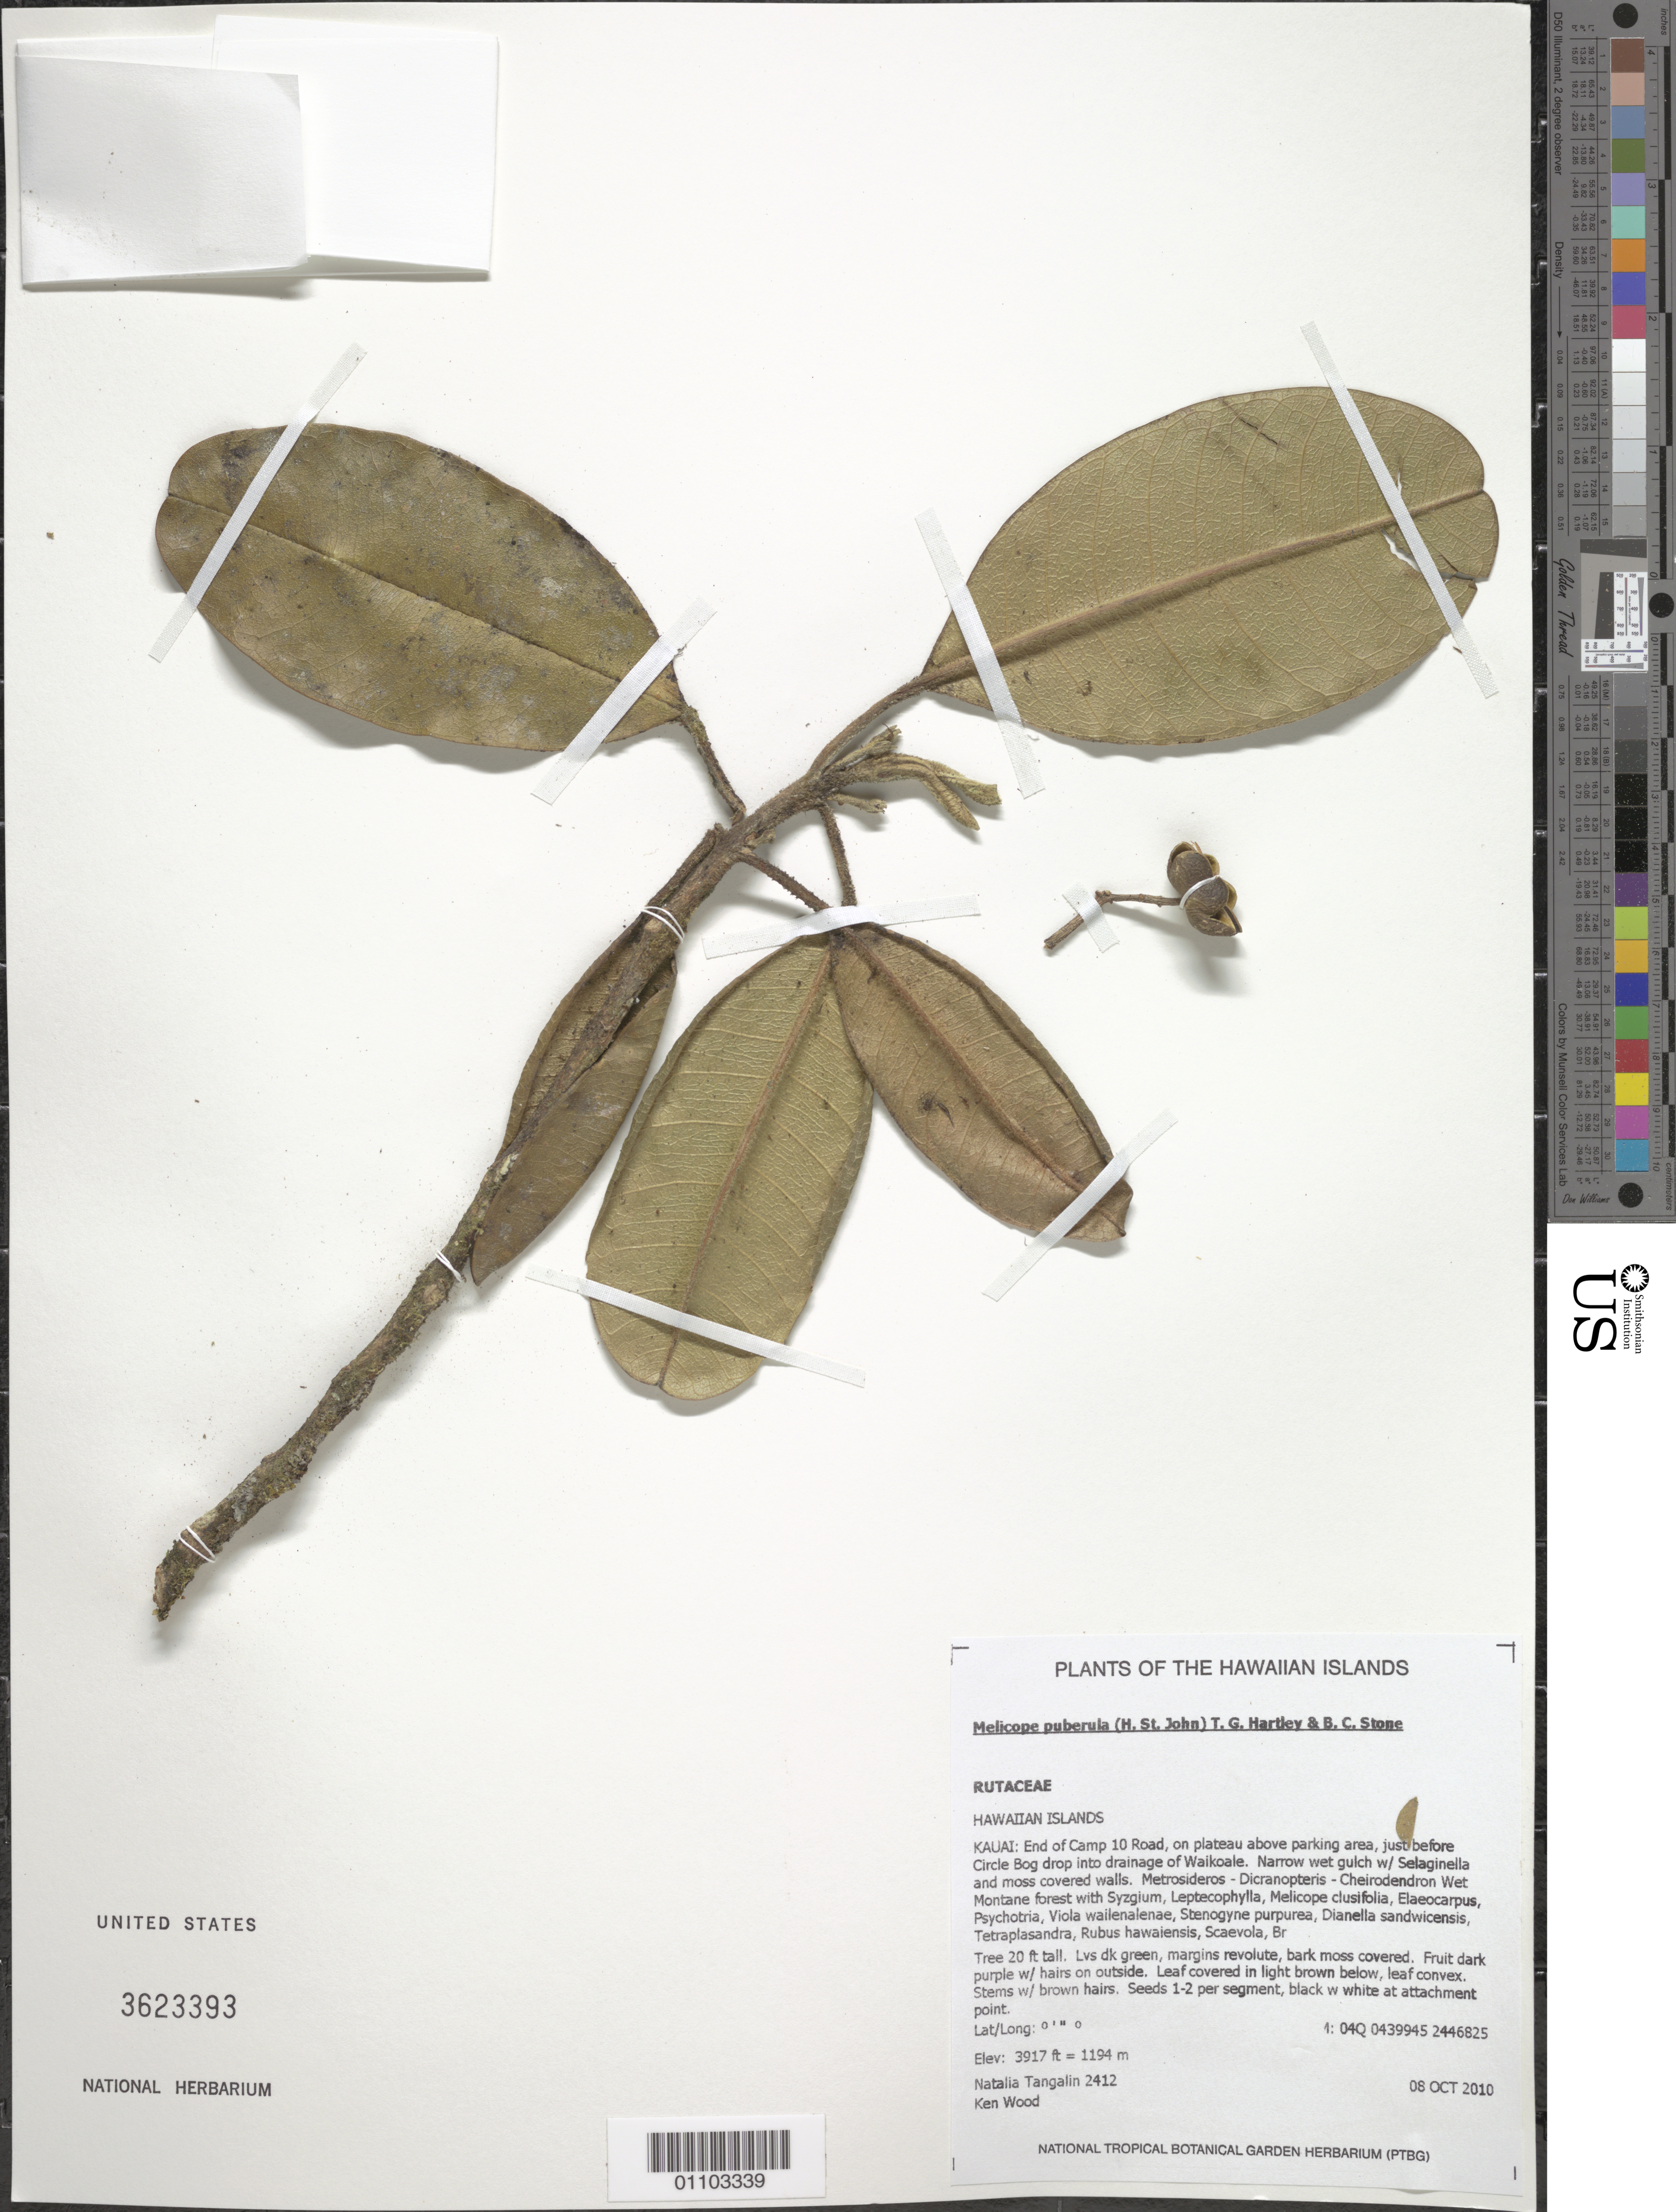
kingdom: Plantae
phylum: Tracheophyta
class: Magnoliopsida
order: Sapindales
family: Rutaceae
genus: Melicope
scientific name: Melicope puberula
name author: (H. St. John) T.G. Hartley & B.C. Stone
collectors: N. Tangalin & K. R. Wood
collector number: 2412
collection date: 2010-10-08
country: United States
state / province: Hawaii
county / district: Kaui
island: Kaua'i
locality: End of Camp 10 Road, on plateau above parking area, just before Circle Bog drop into drainage of Waikoale.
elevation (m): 1194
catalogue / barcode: US 3623393